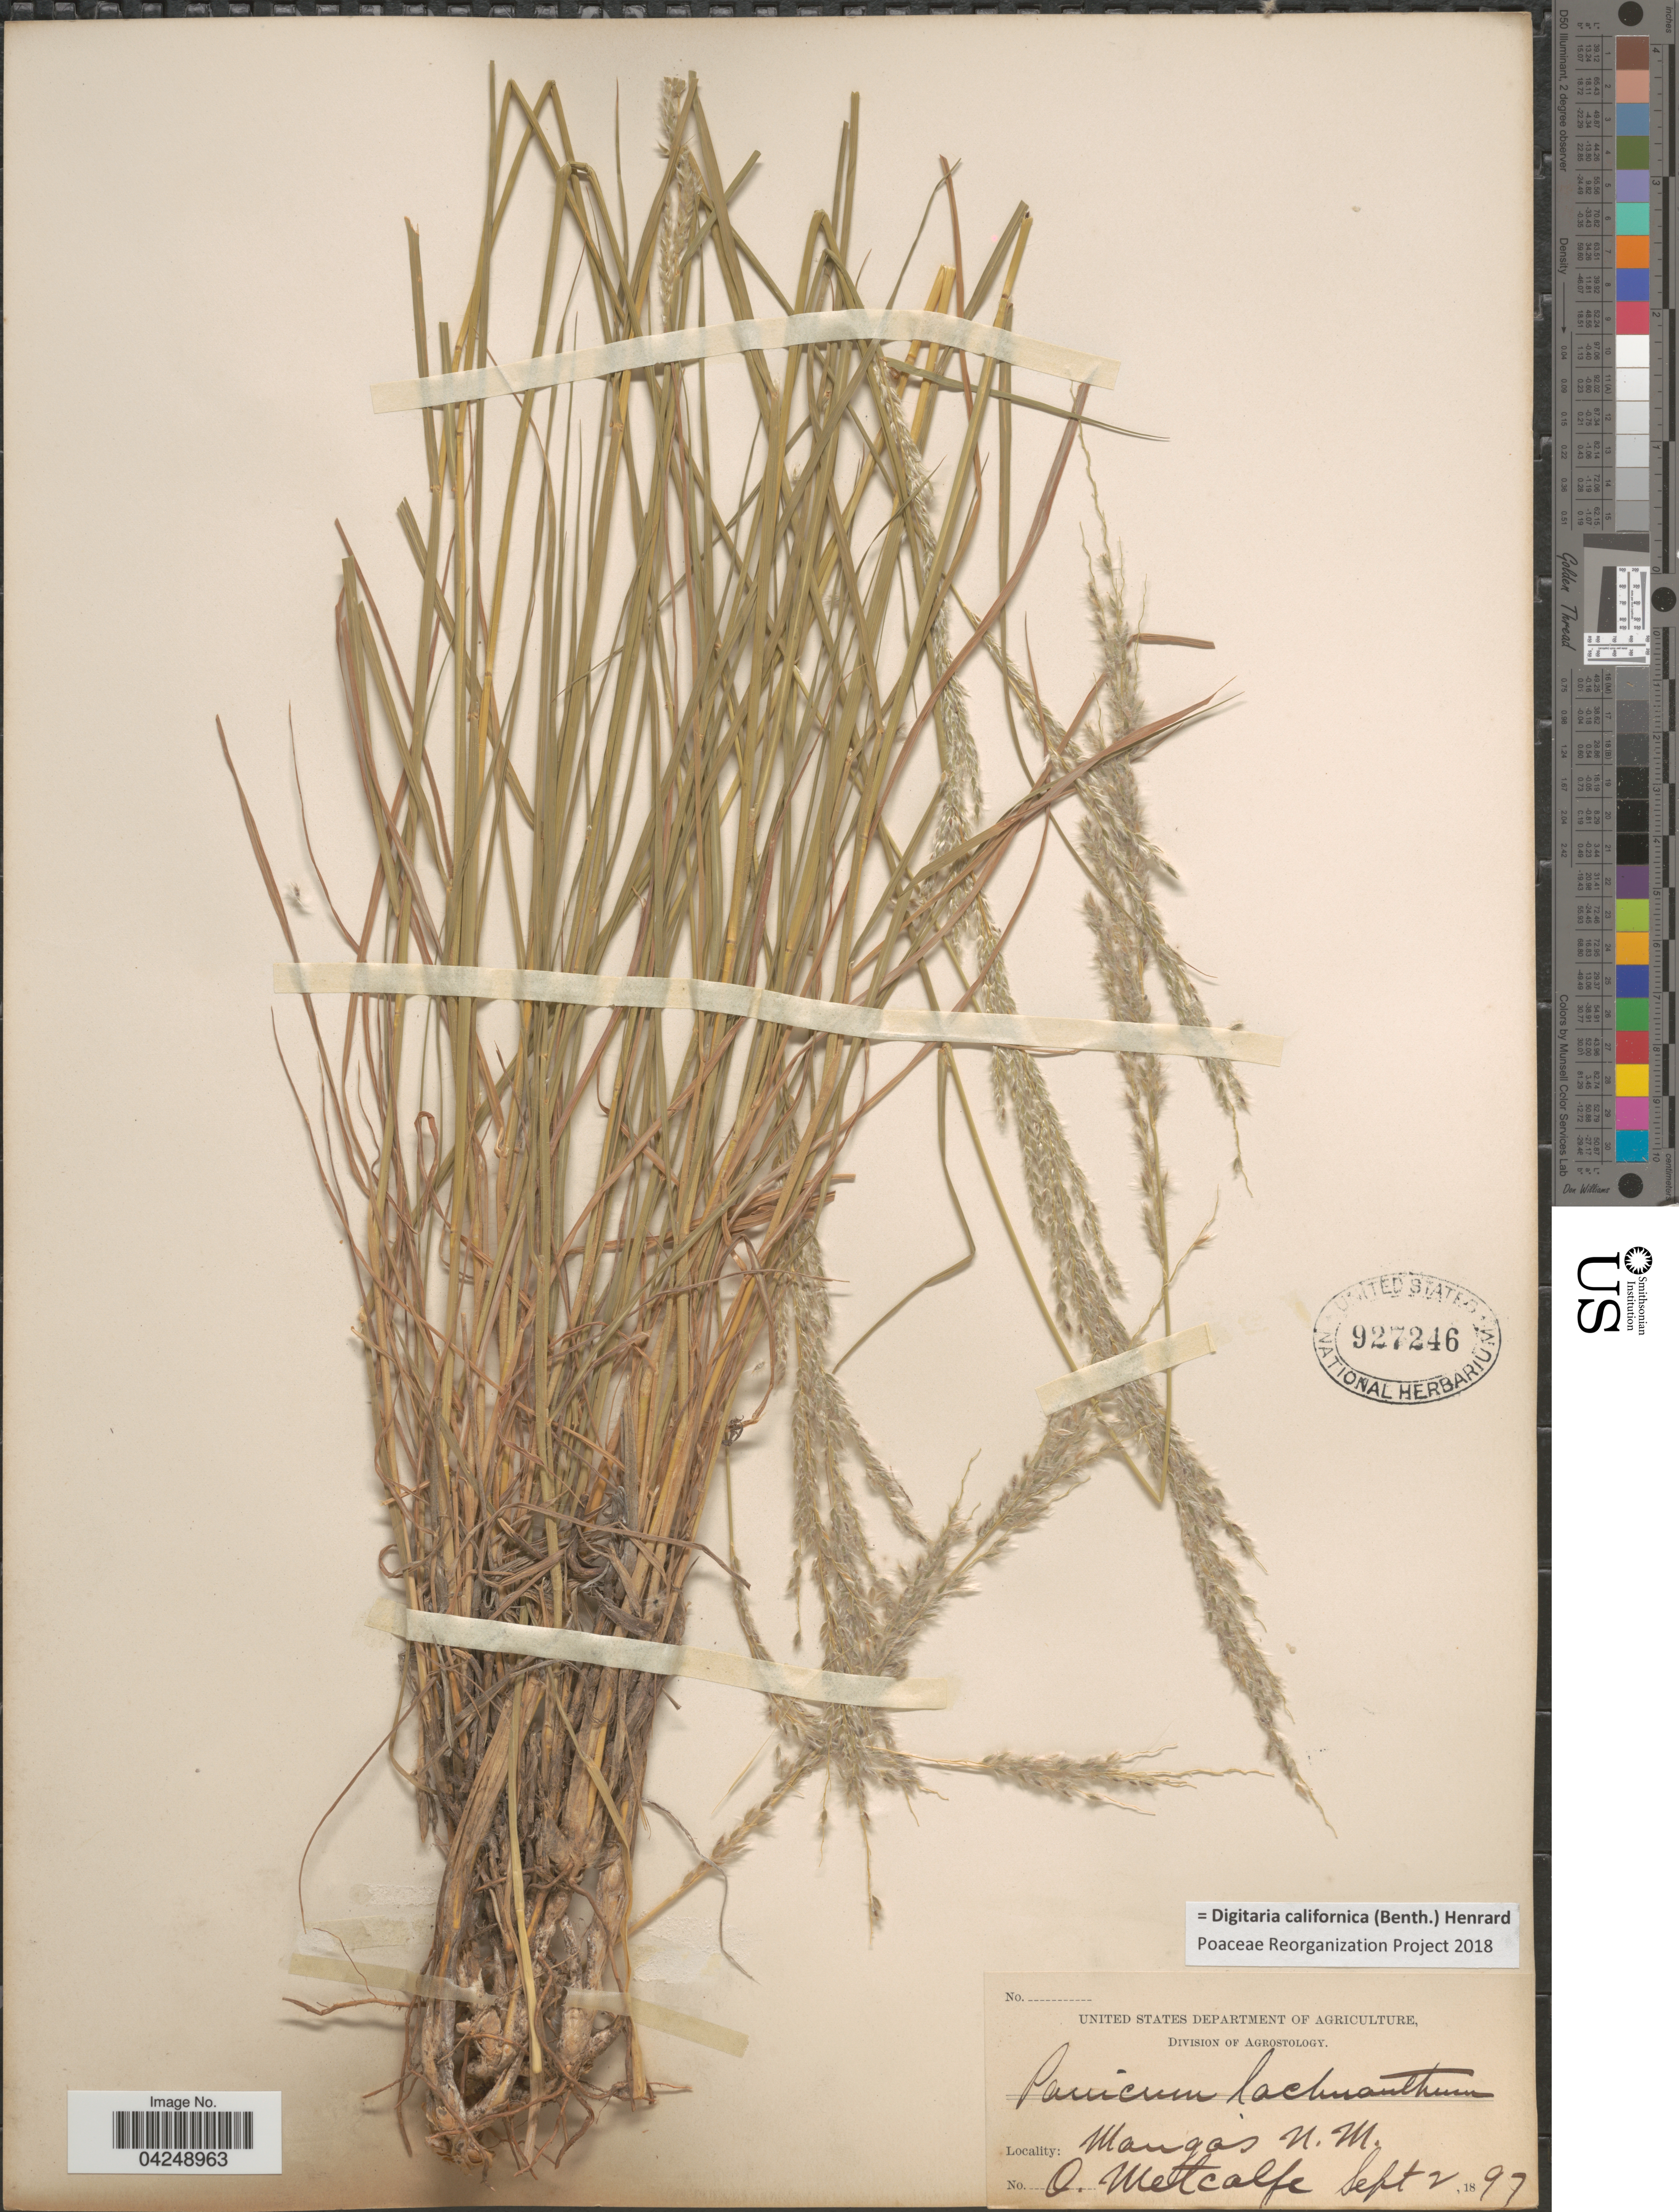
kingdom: Plantae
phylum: Tracheophyta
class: Liliopsida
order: Poales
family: Poaceae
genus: Digitaria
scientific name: Digitaria californica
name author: (Benth.) Henr.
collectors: O. Metcalfe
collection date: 1897-09-02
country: United States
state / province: New Mexico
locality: Mangas.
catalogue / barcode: US 927246